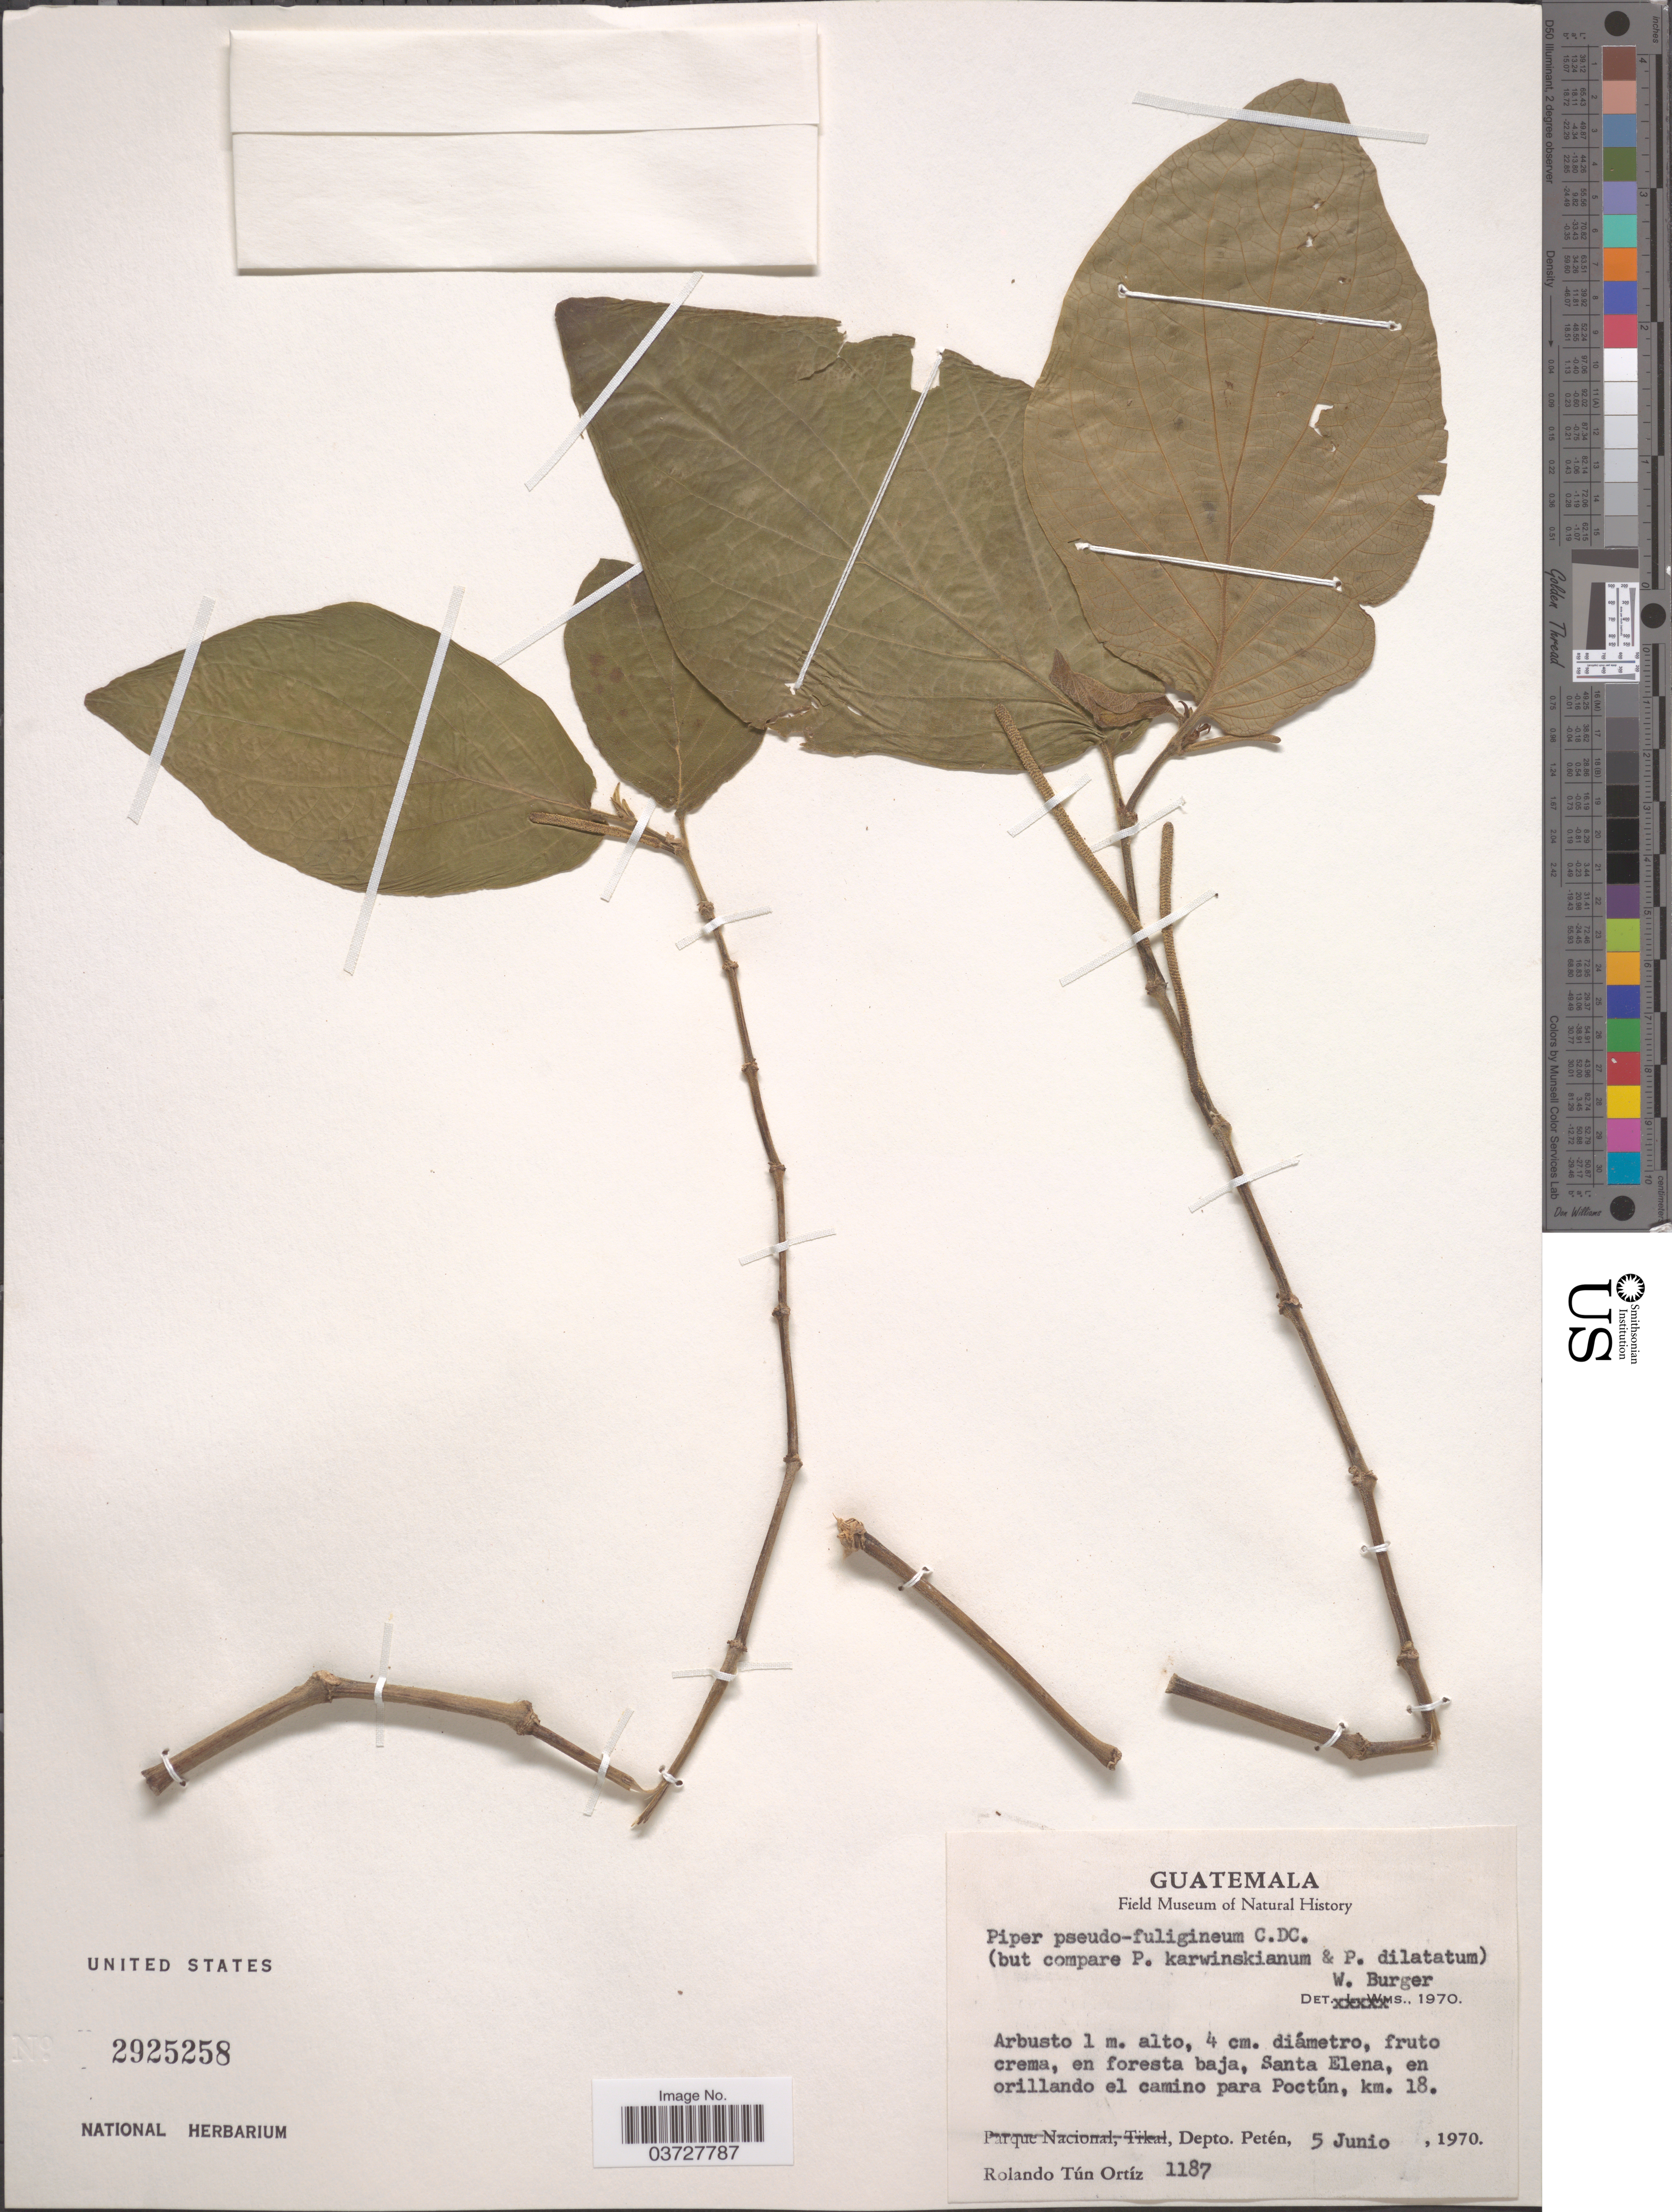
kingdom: Plantae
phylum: Tracheophyta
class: Magnoliopsida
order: Piperales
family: Piperaceae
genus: Piper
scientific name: Piper pseudoasperifolium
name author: C. DC.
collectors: R. T. Ortíz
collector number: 1187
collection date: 1970-06-05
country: Guatemala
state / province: El Peten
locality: En foresta baja, Santa Elena, en orillando el camino para Poctún, km. 18. Depto. Petén.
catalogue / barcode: US 2925258